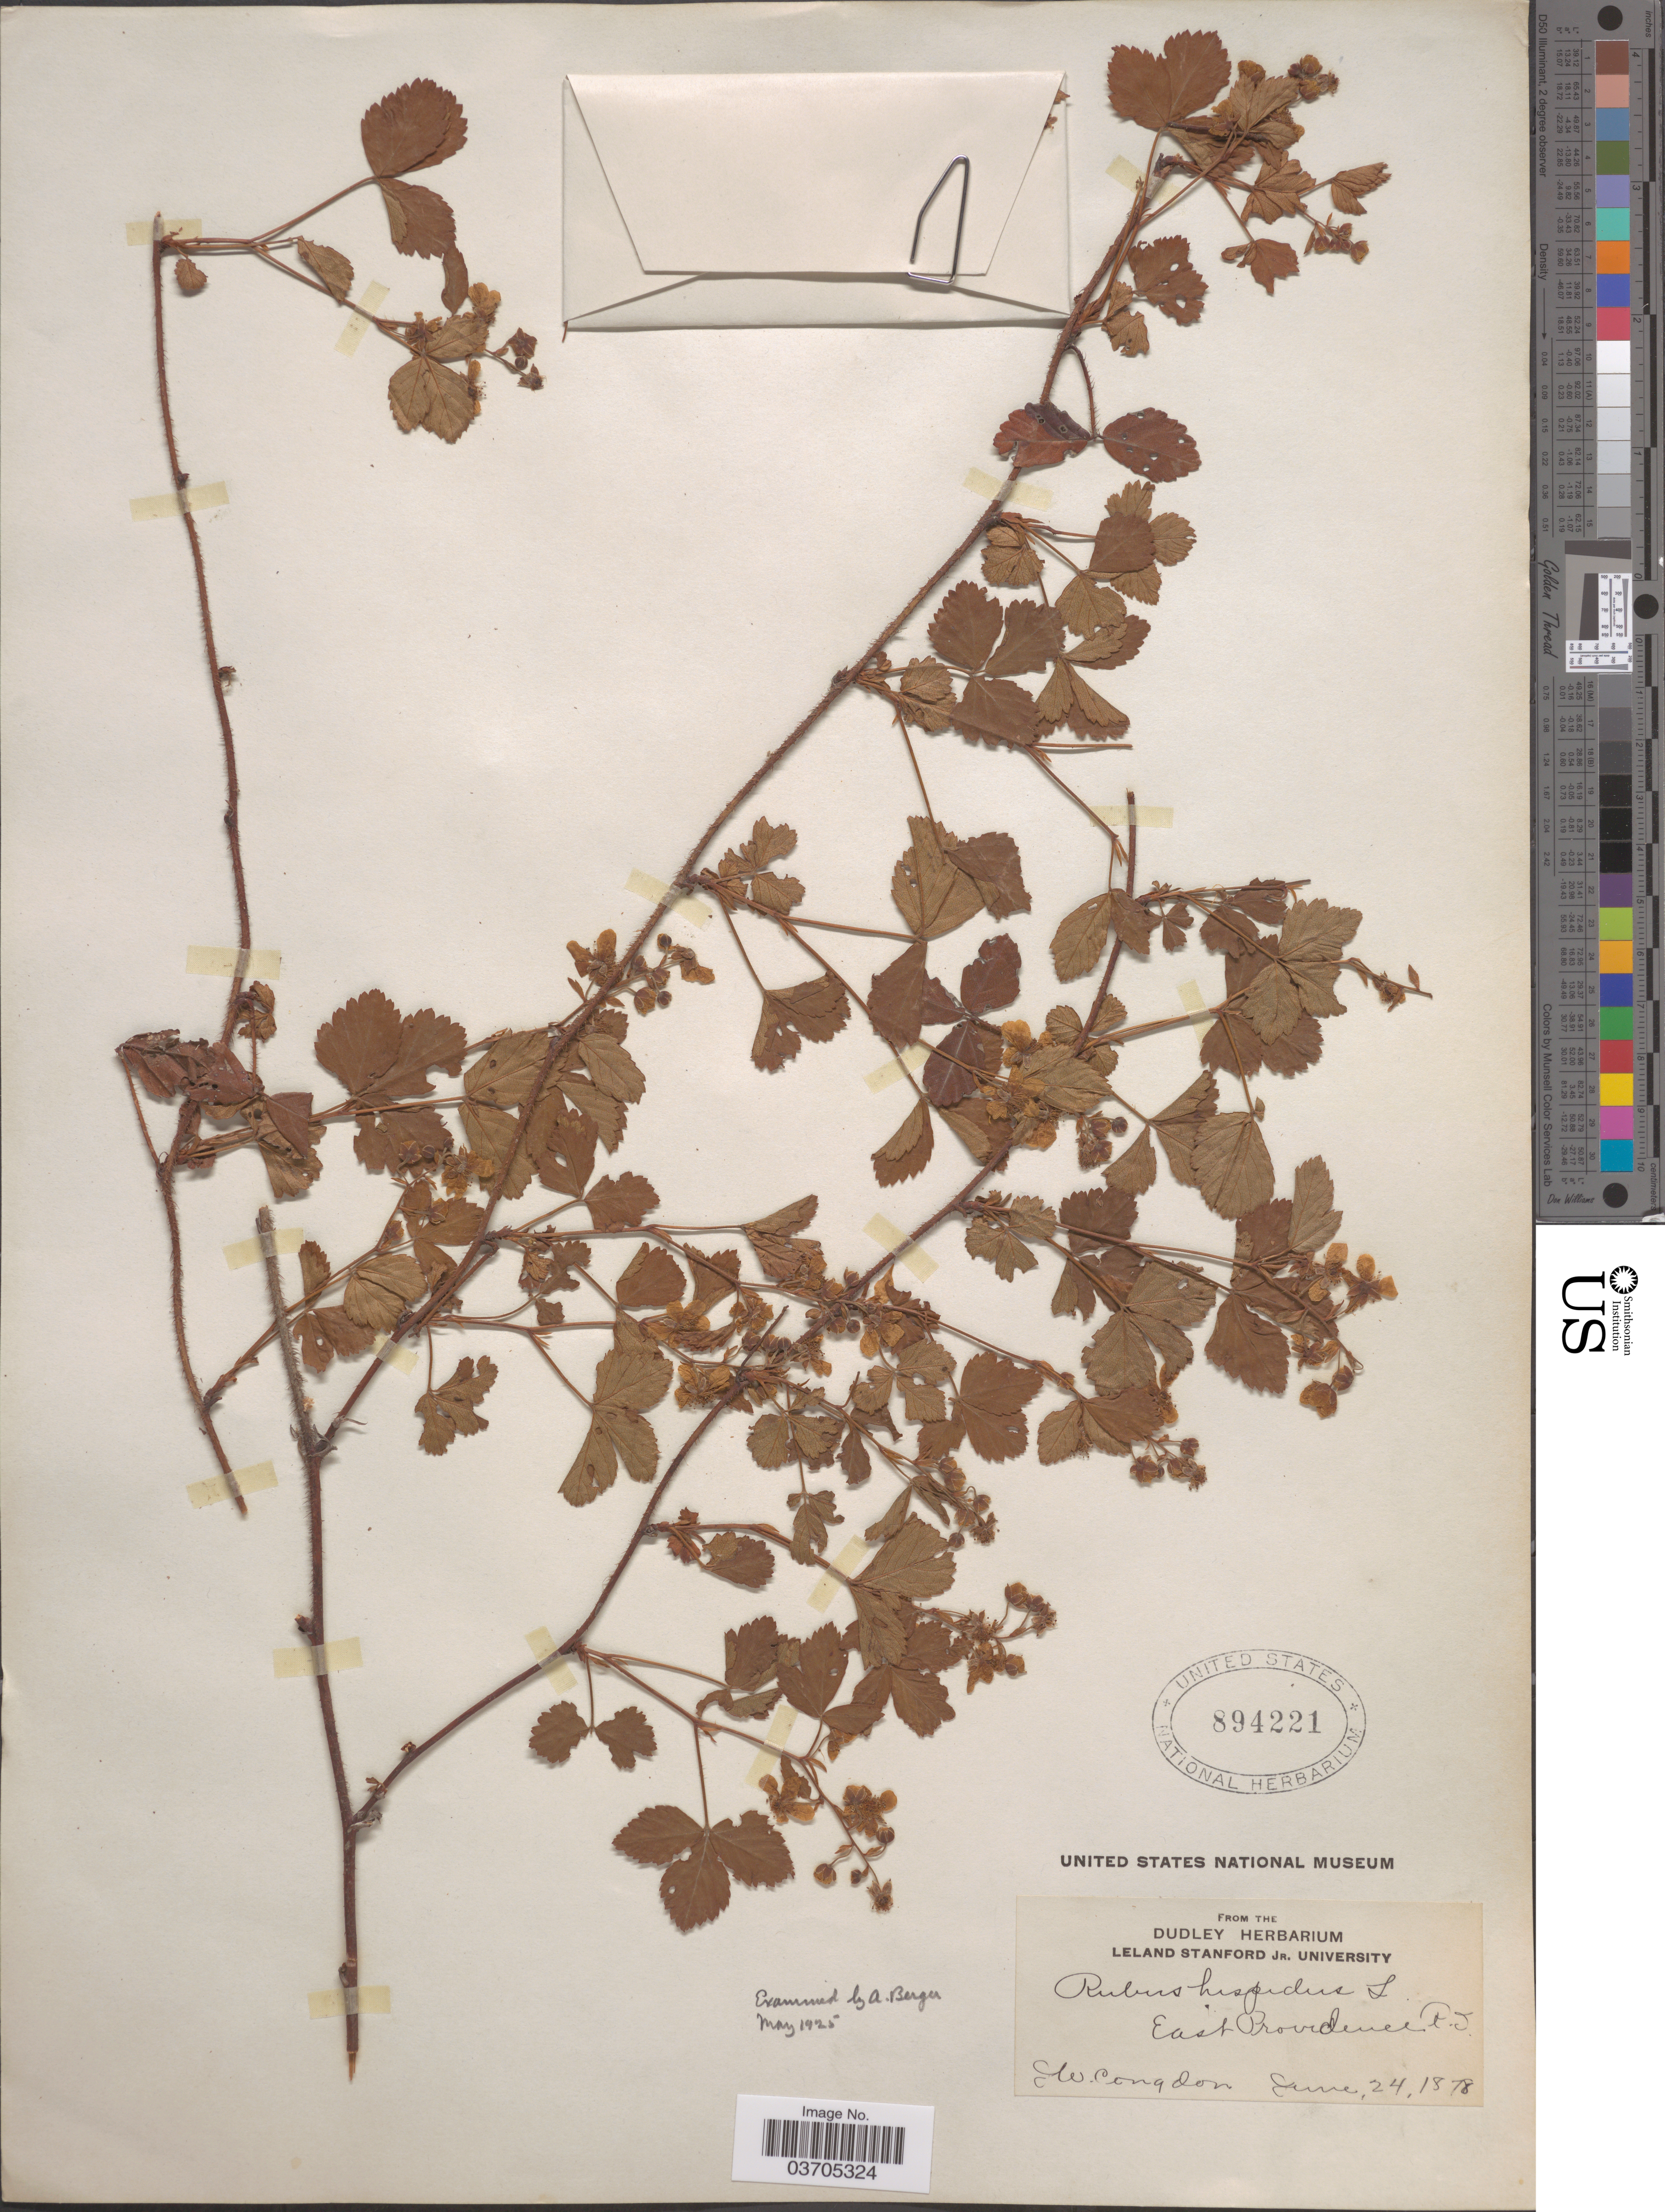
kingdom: Plantae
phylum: Tracheophyta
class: Magnoliopsida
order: Rosales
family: Rosaceae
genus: Rubus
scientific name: Rubus hispidus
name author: L.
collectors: J. W. Congdon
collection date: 1878-06-24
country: United States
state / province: Rhode Island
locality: East Providence.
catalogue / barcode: US 894221